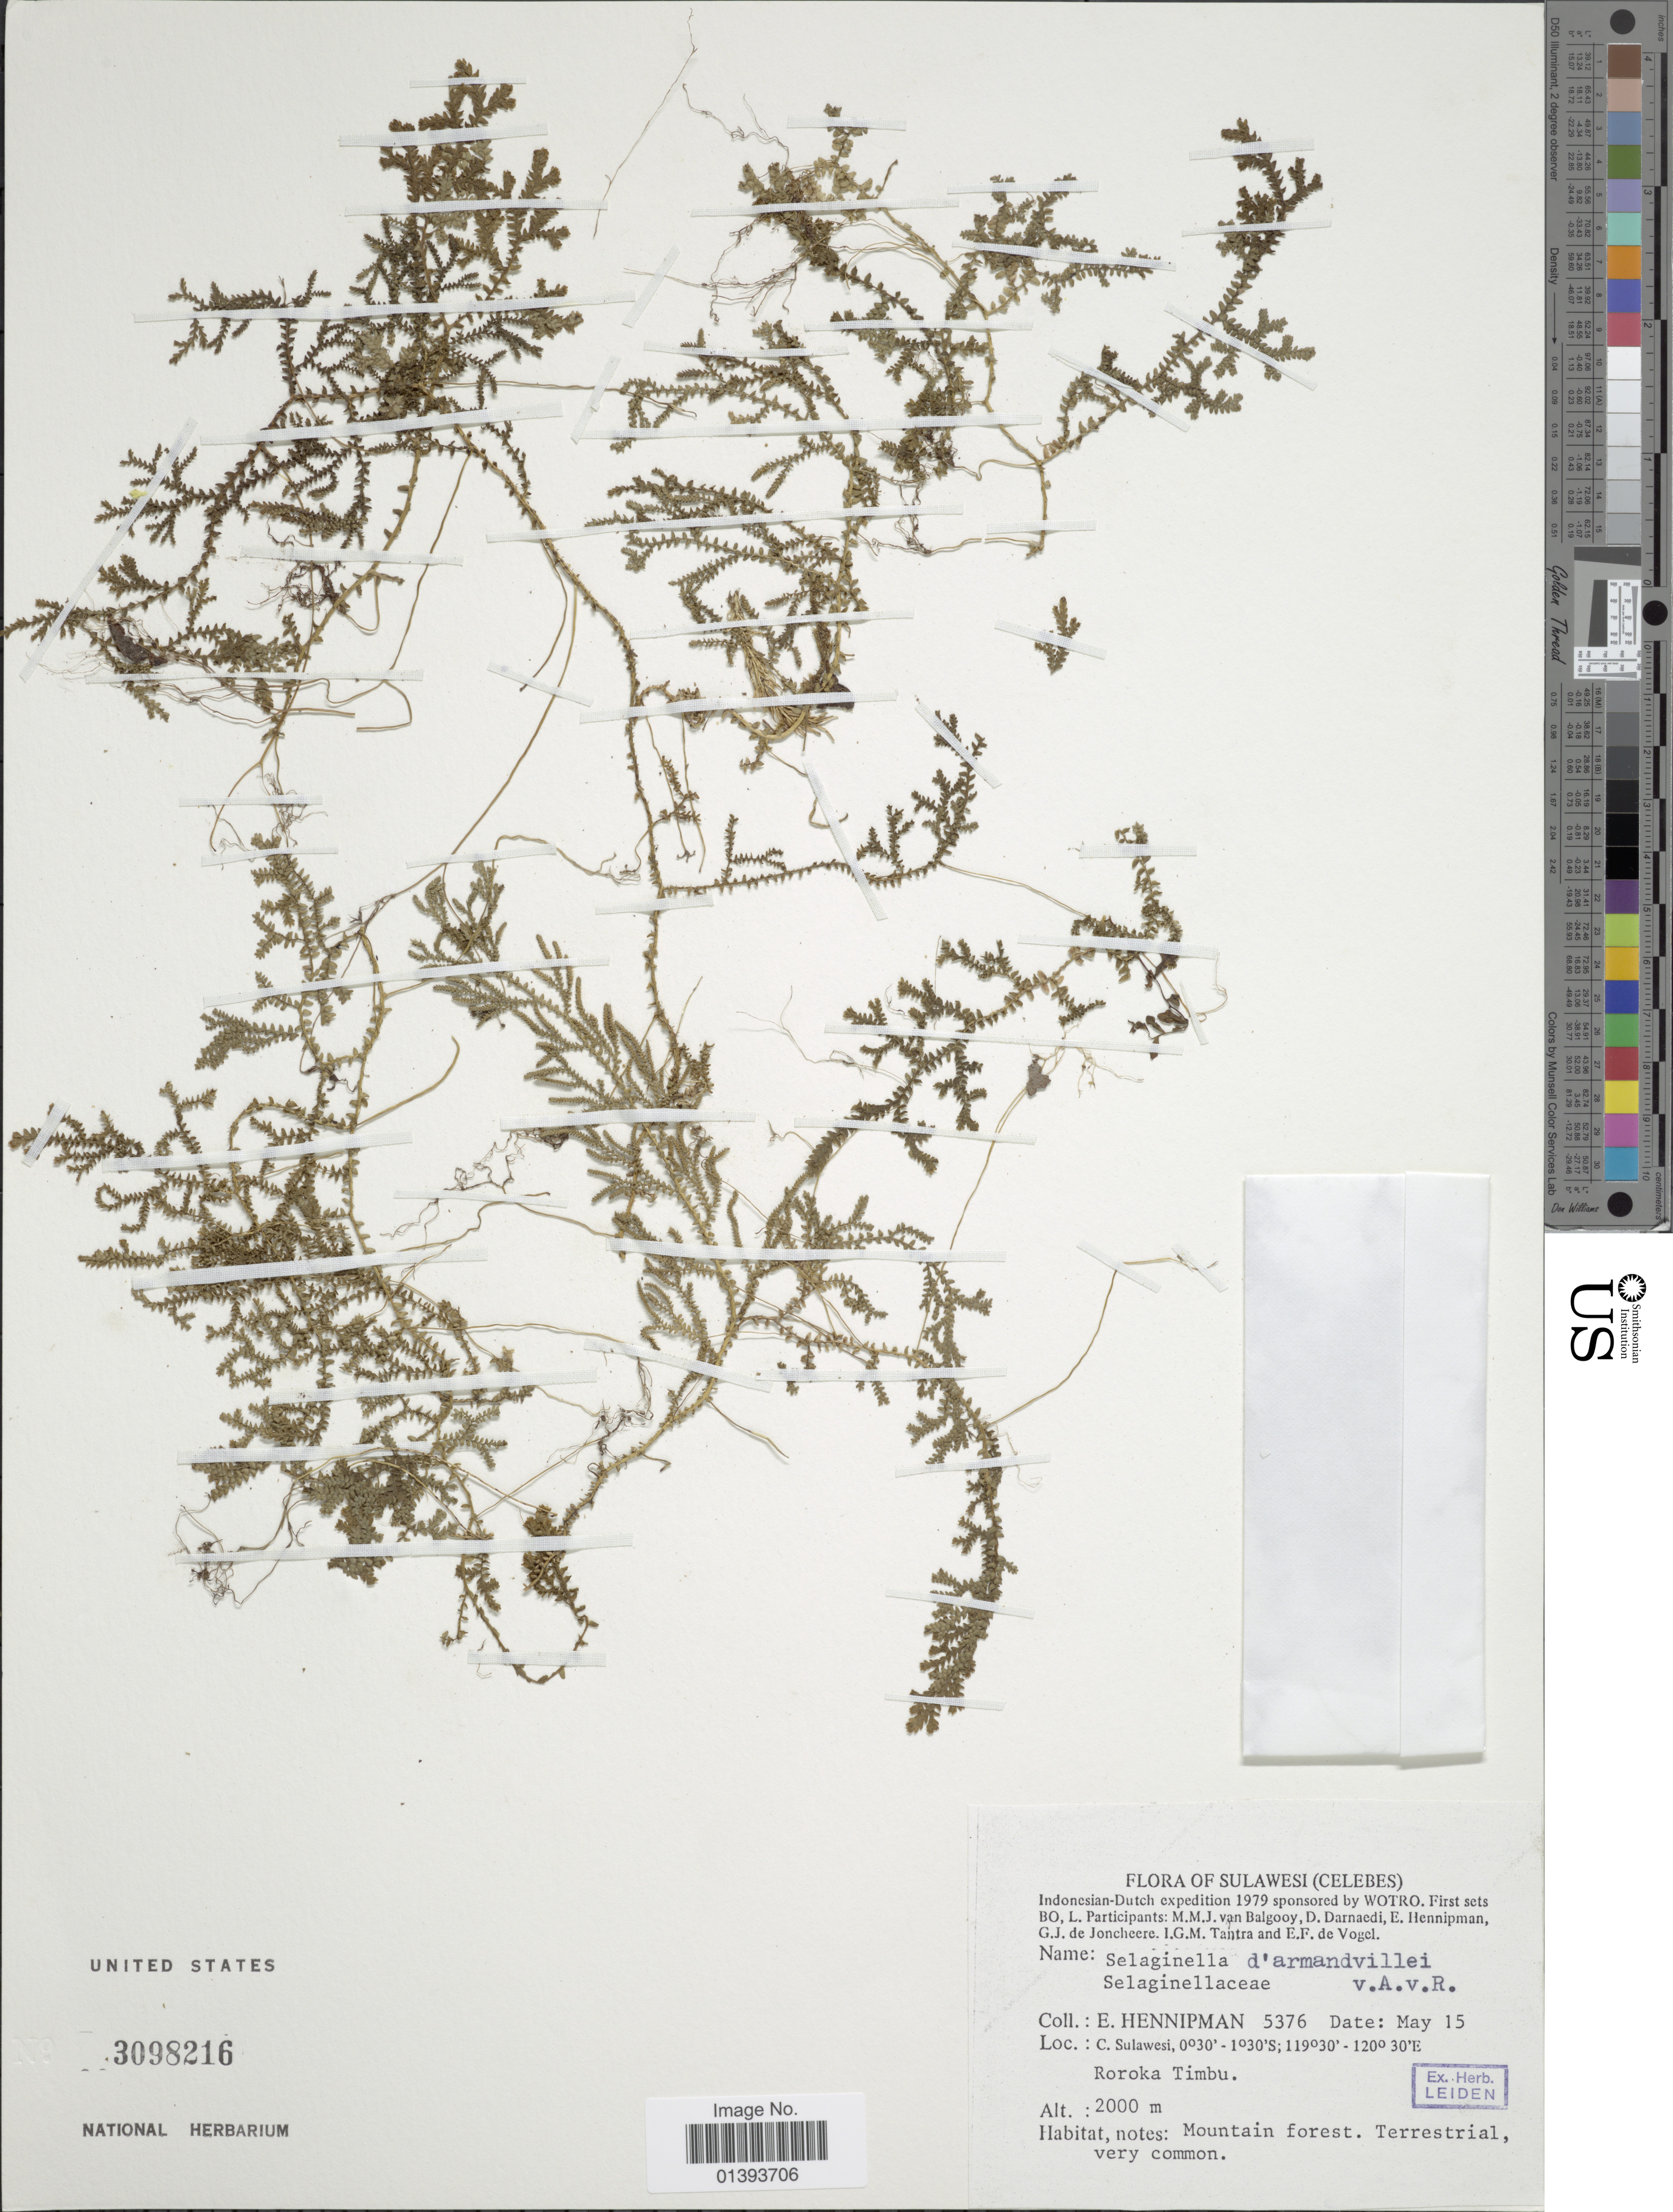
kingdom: Plantae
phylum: Tracheophyta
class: Lycopodiopsida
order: Selaginellales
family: Selaginellaceae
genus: Selaginella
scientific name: Selaginella d'armandvillei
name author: Alderw.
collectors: E. Hennipman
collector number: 5376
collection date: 1979-05-15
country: Indonesia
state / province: Sulawesi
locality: Celebes, C. Sulawesi, Roroka Timbu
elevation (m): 2000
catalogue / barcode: US 3098216